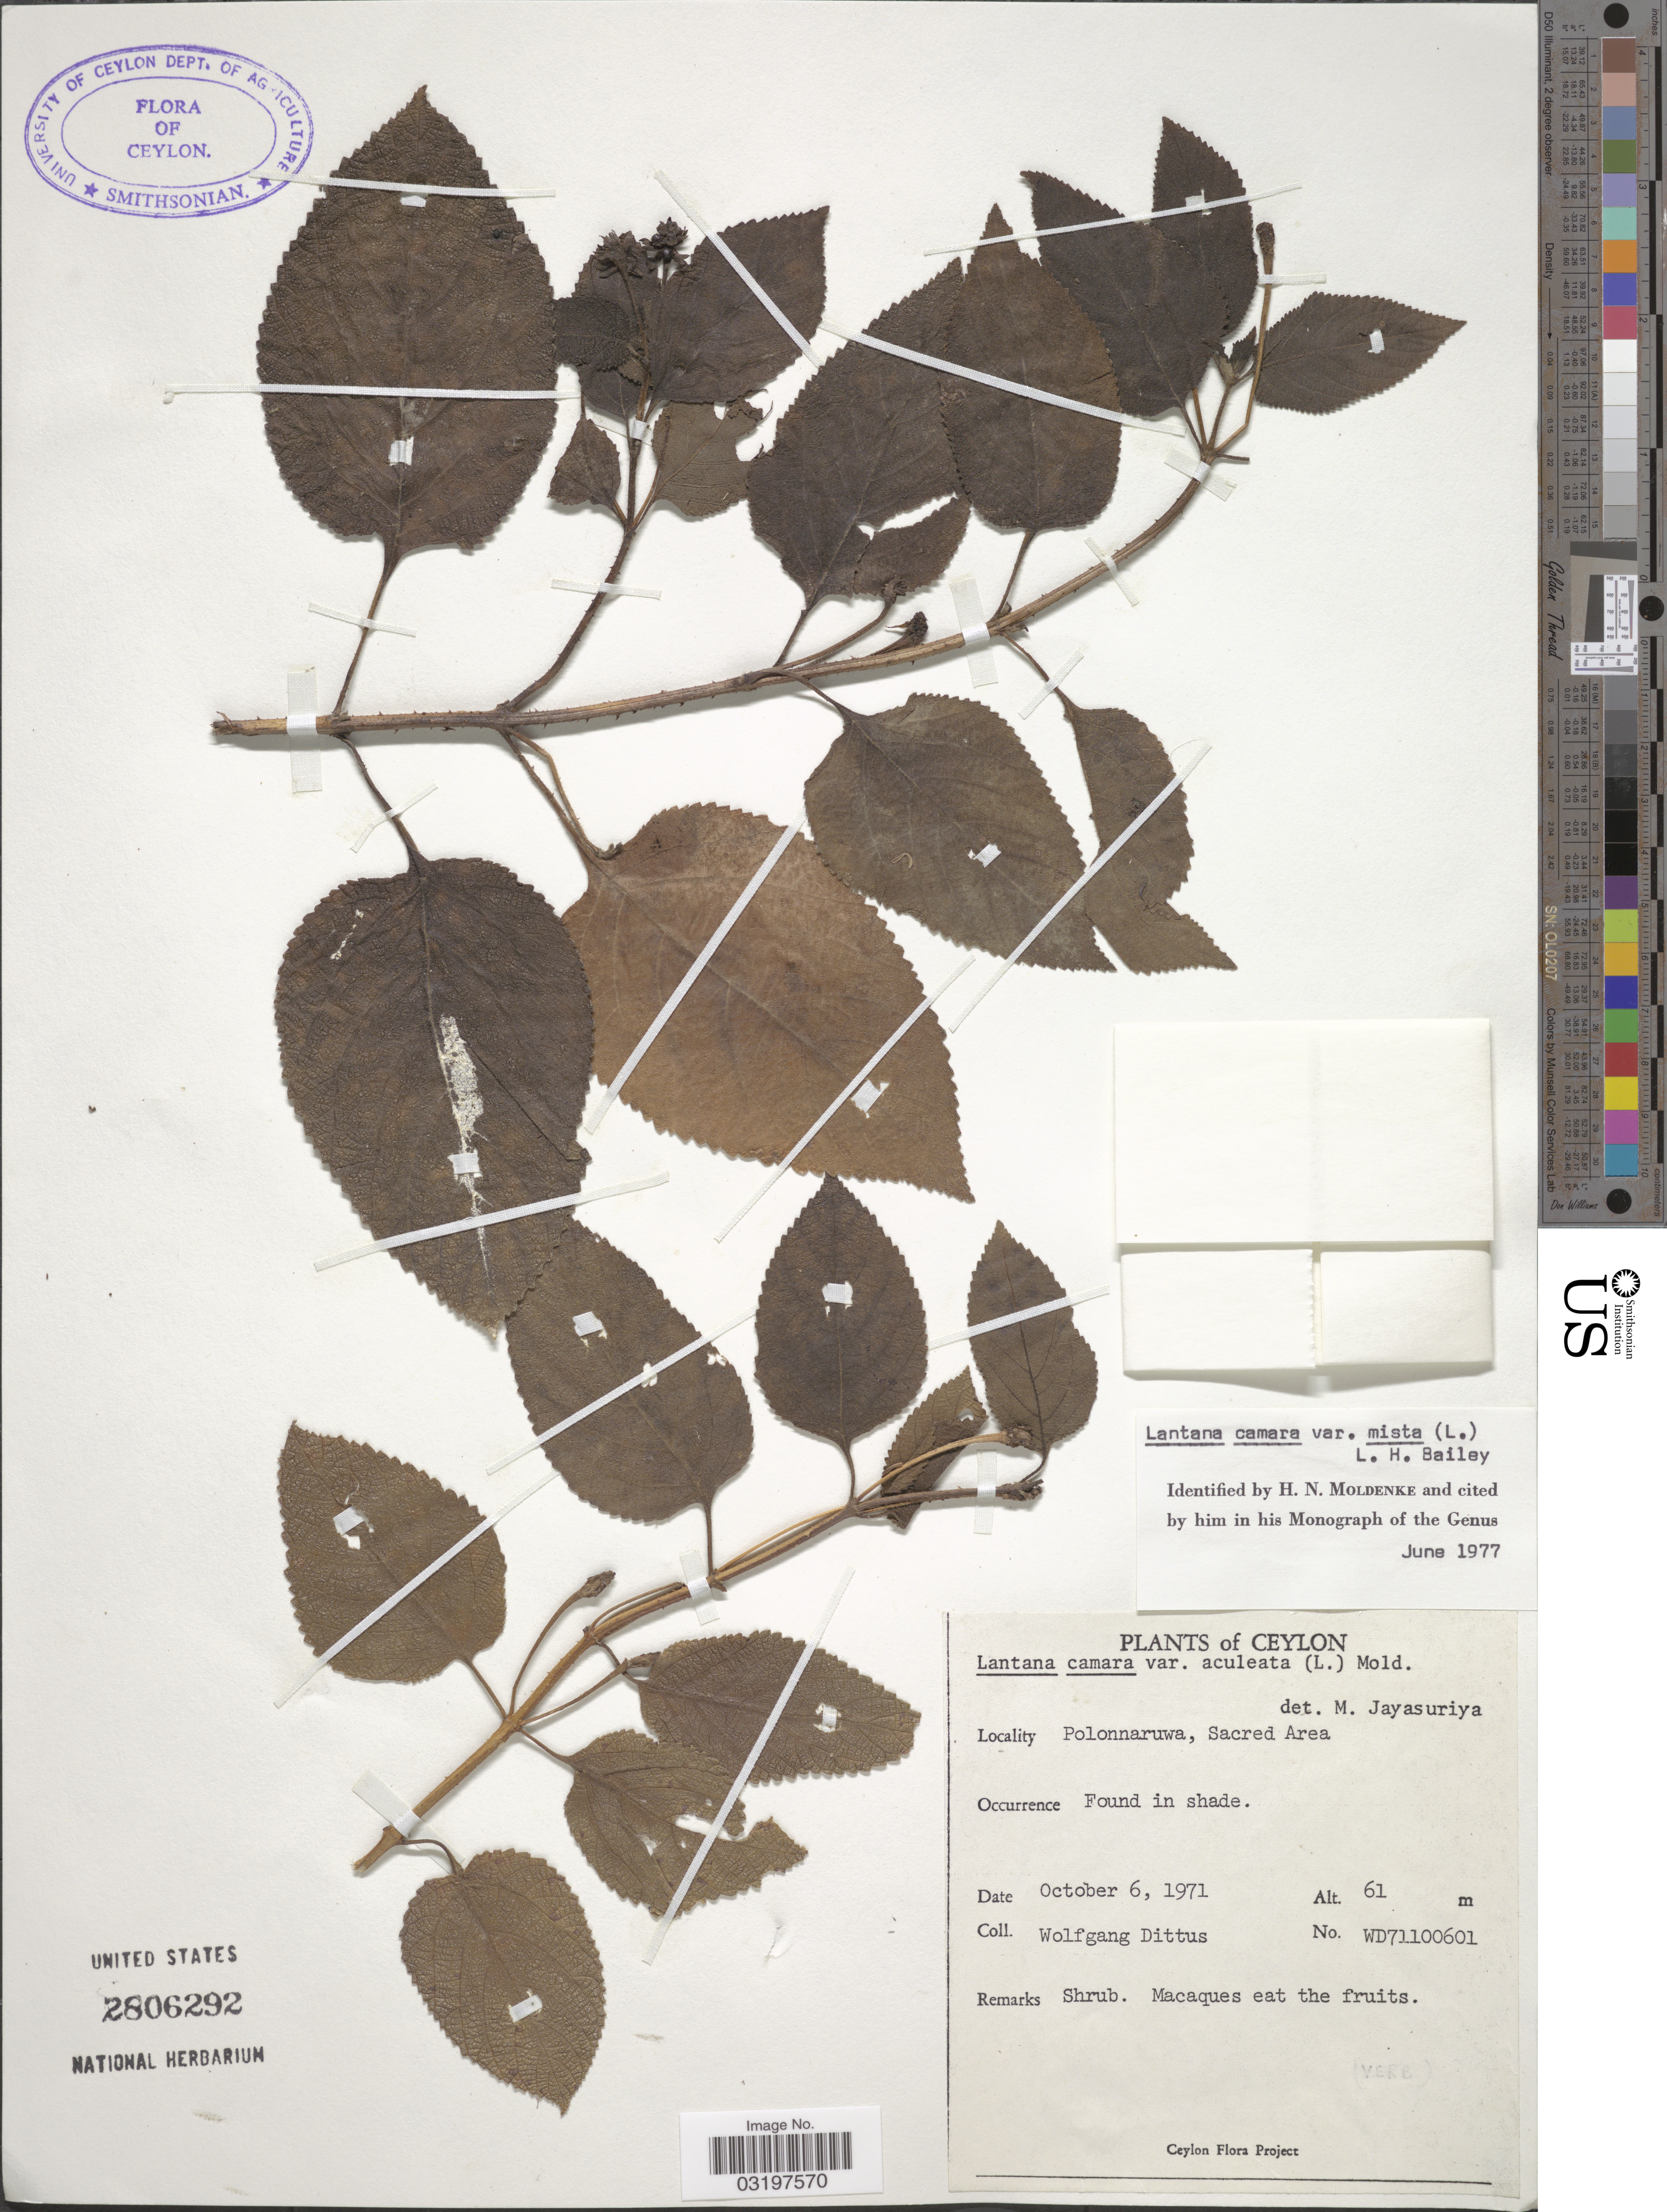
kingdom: Plantae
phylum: Tracheophyta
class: Magnoliopsida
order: Lamiales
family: Verbenaceae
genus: Lantana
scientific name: Lantana camara var. mista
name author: (L.) L.H. Bailey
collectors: W. Dittus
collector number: WD71100601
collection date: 1971-10-06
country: Sri Lanka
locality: Ceylon. Polonnaruwa, Sacred Area.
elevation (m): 61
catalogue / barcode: US 2806292